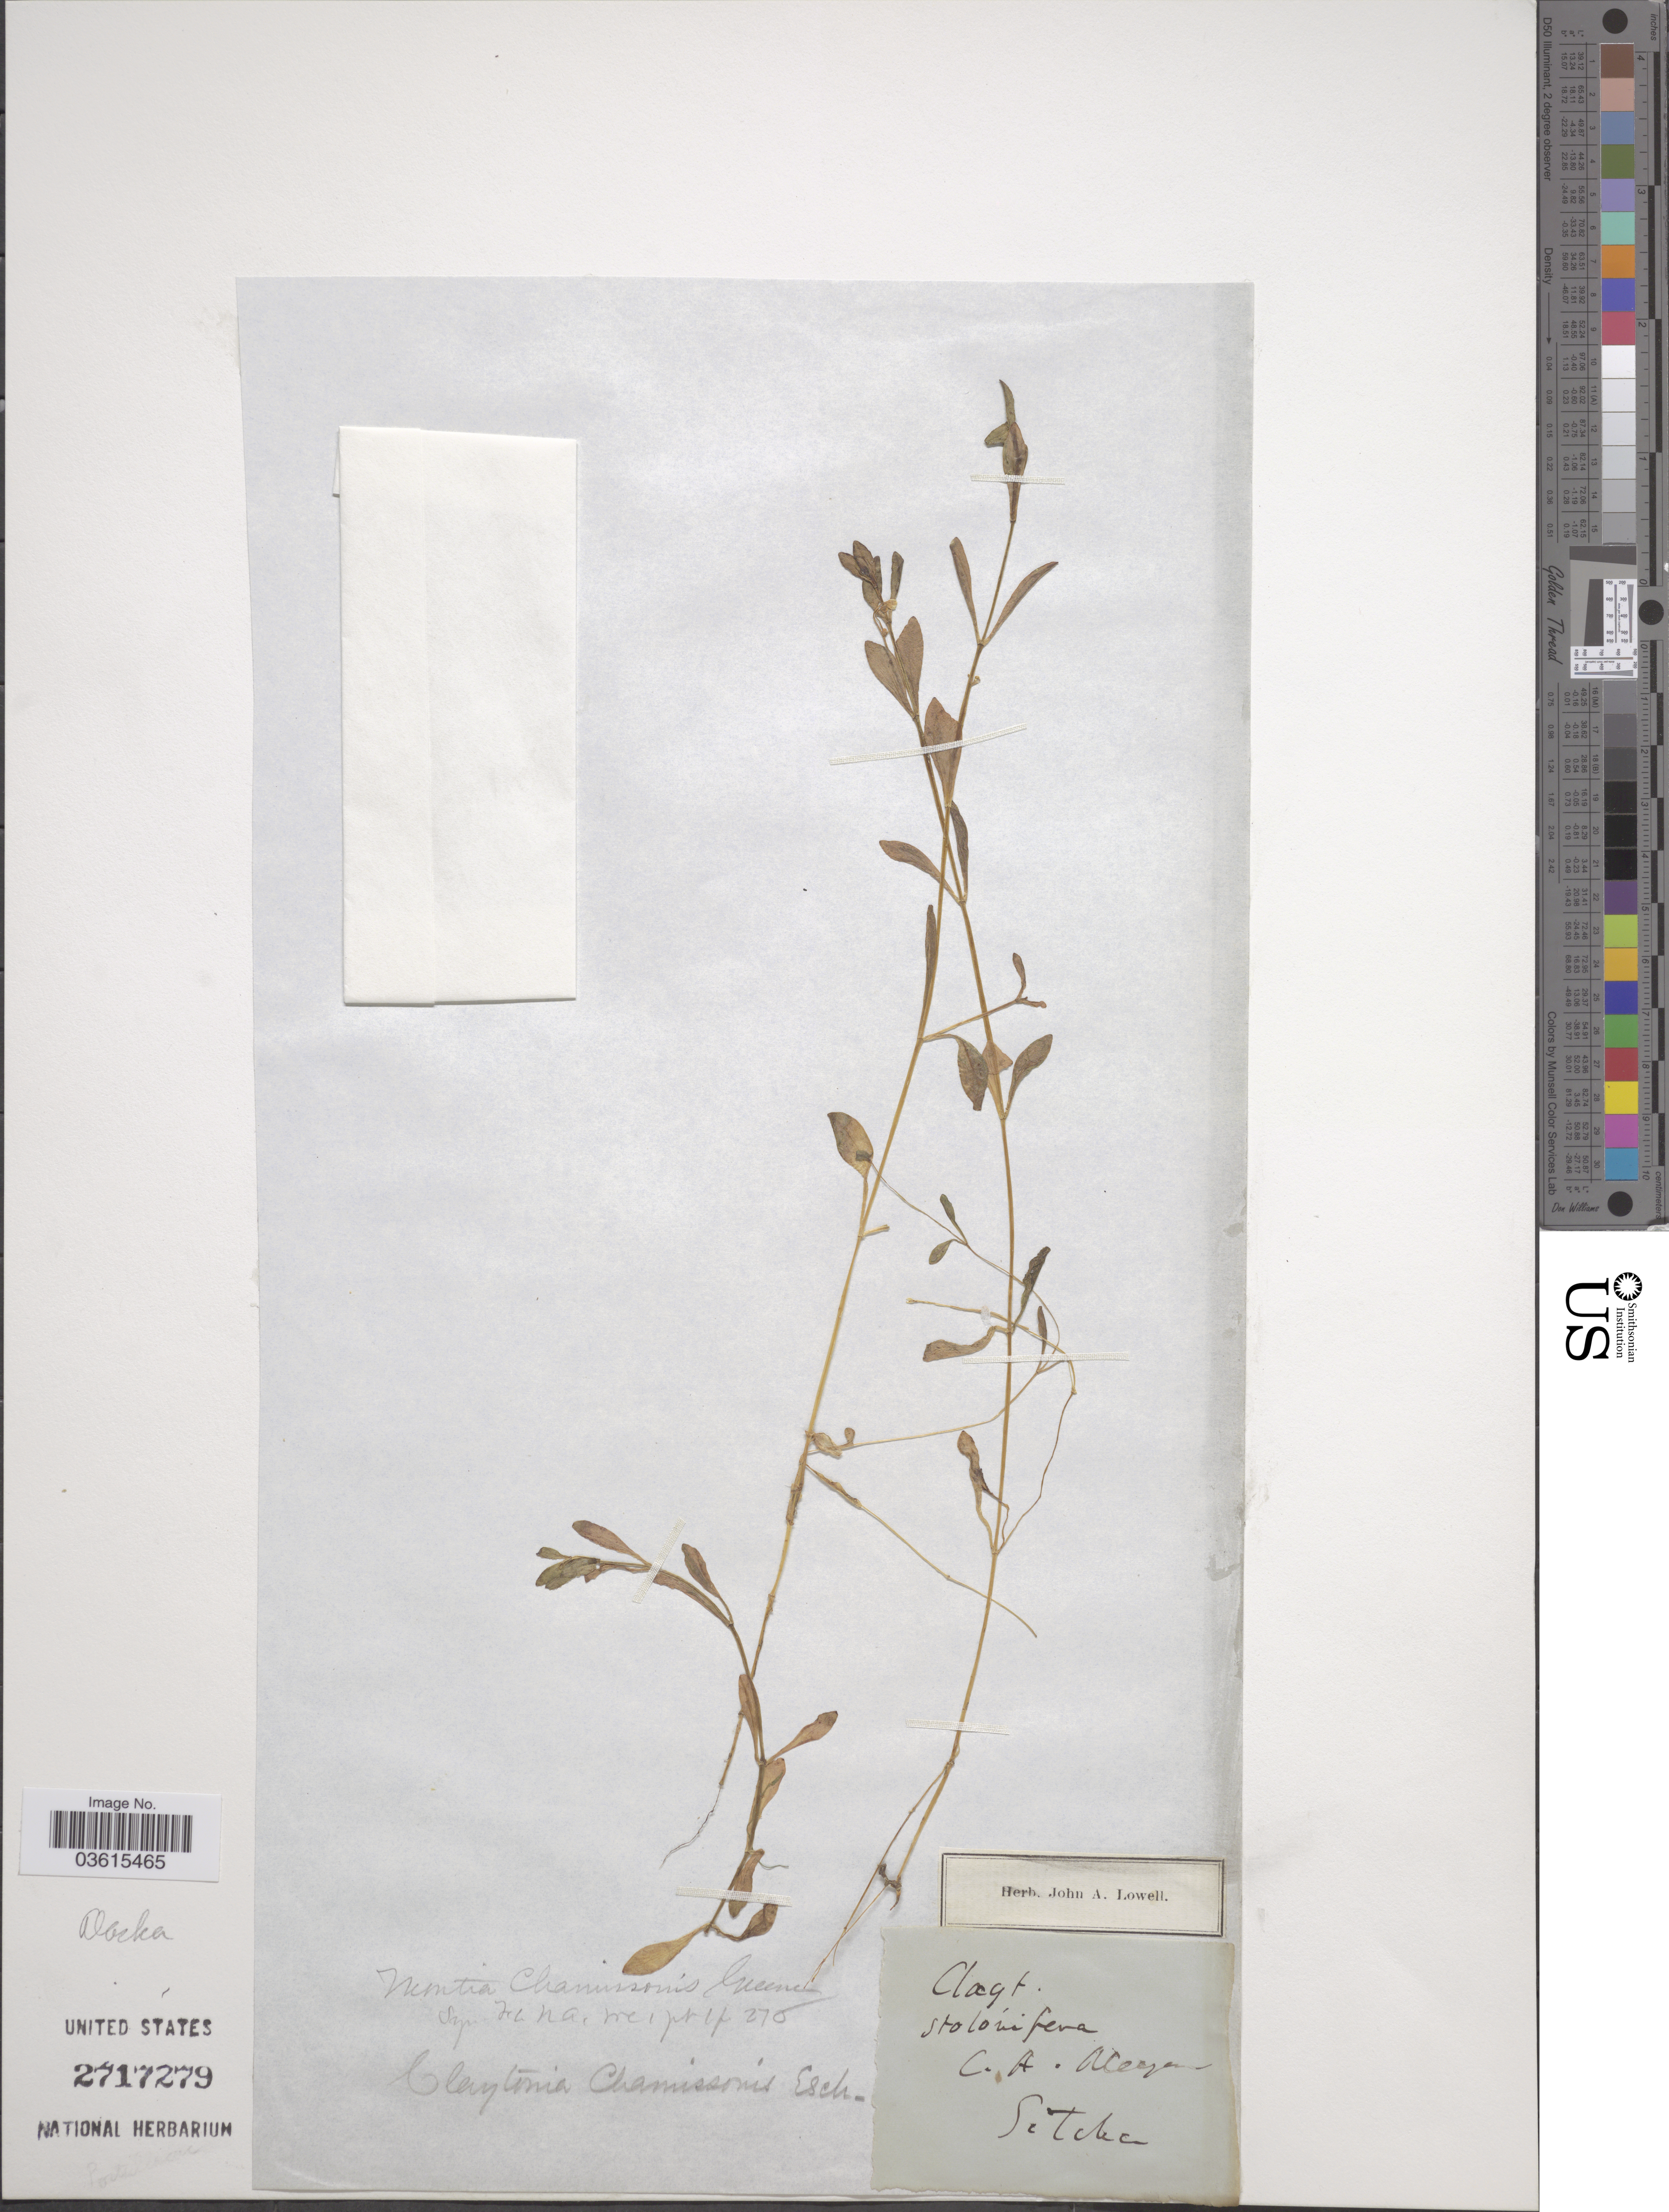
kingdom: Plantae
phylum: Tracheophyta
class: Magnoliopsida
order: Caryophyllales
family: Montiaceae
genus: Montia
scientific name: Montia chamissoi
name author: (Ledeb. ex Spreng.) Greene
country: United States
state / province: Alaska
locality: Sitcka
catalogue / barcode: US 2717279